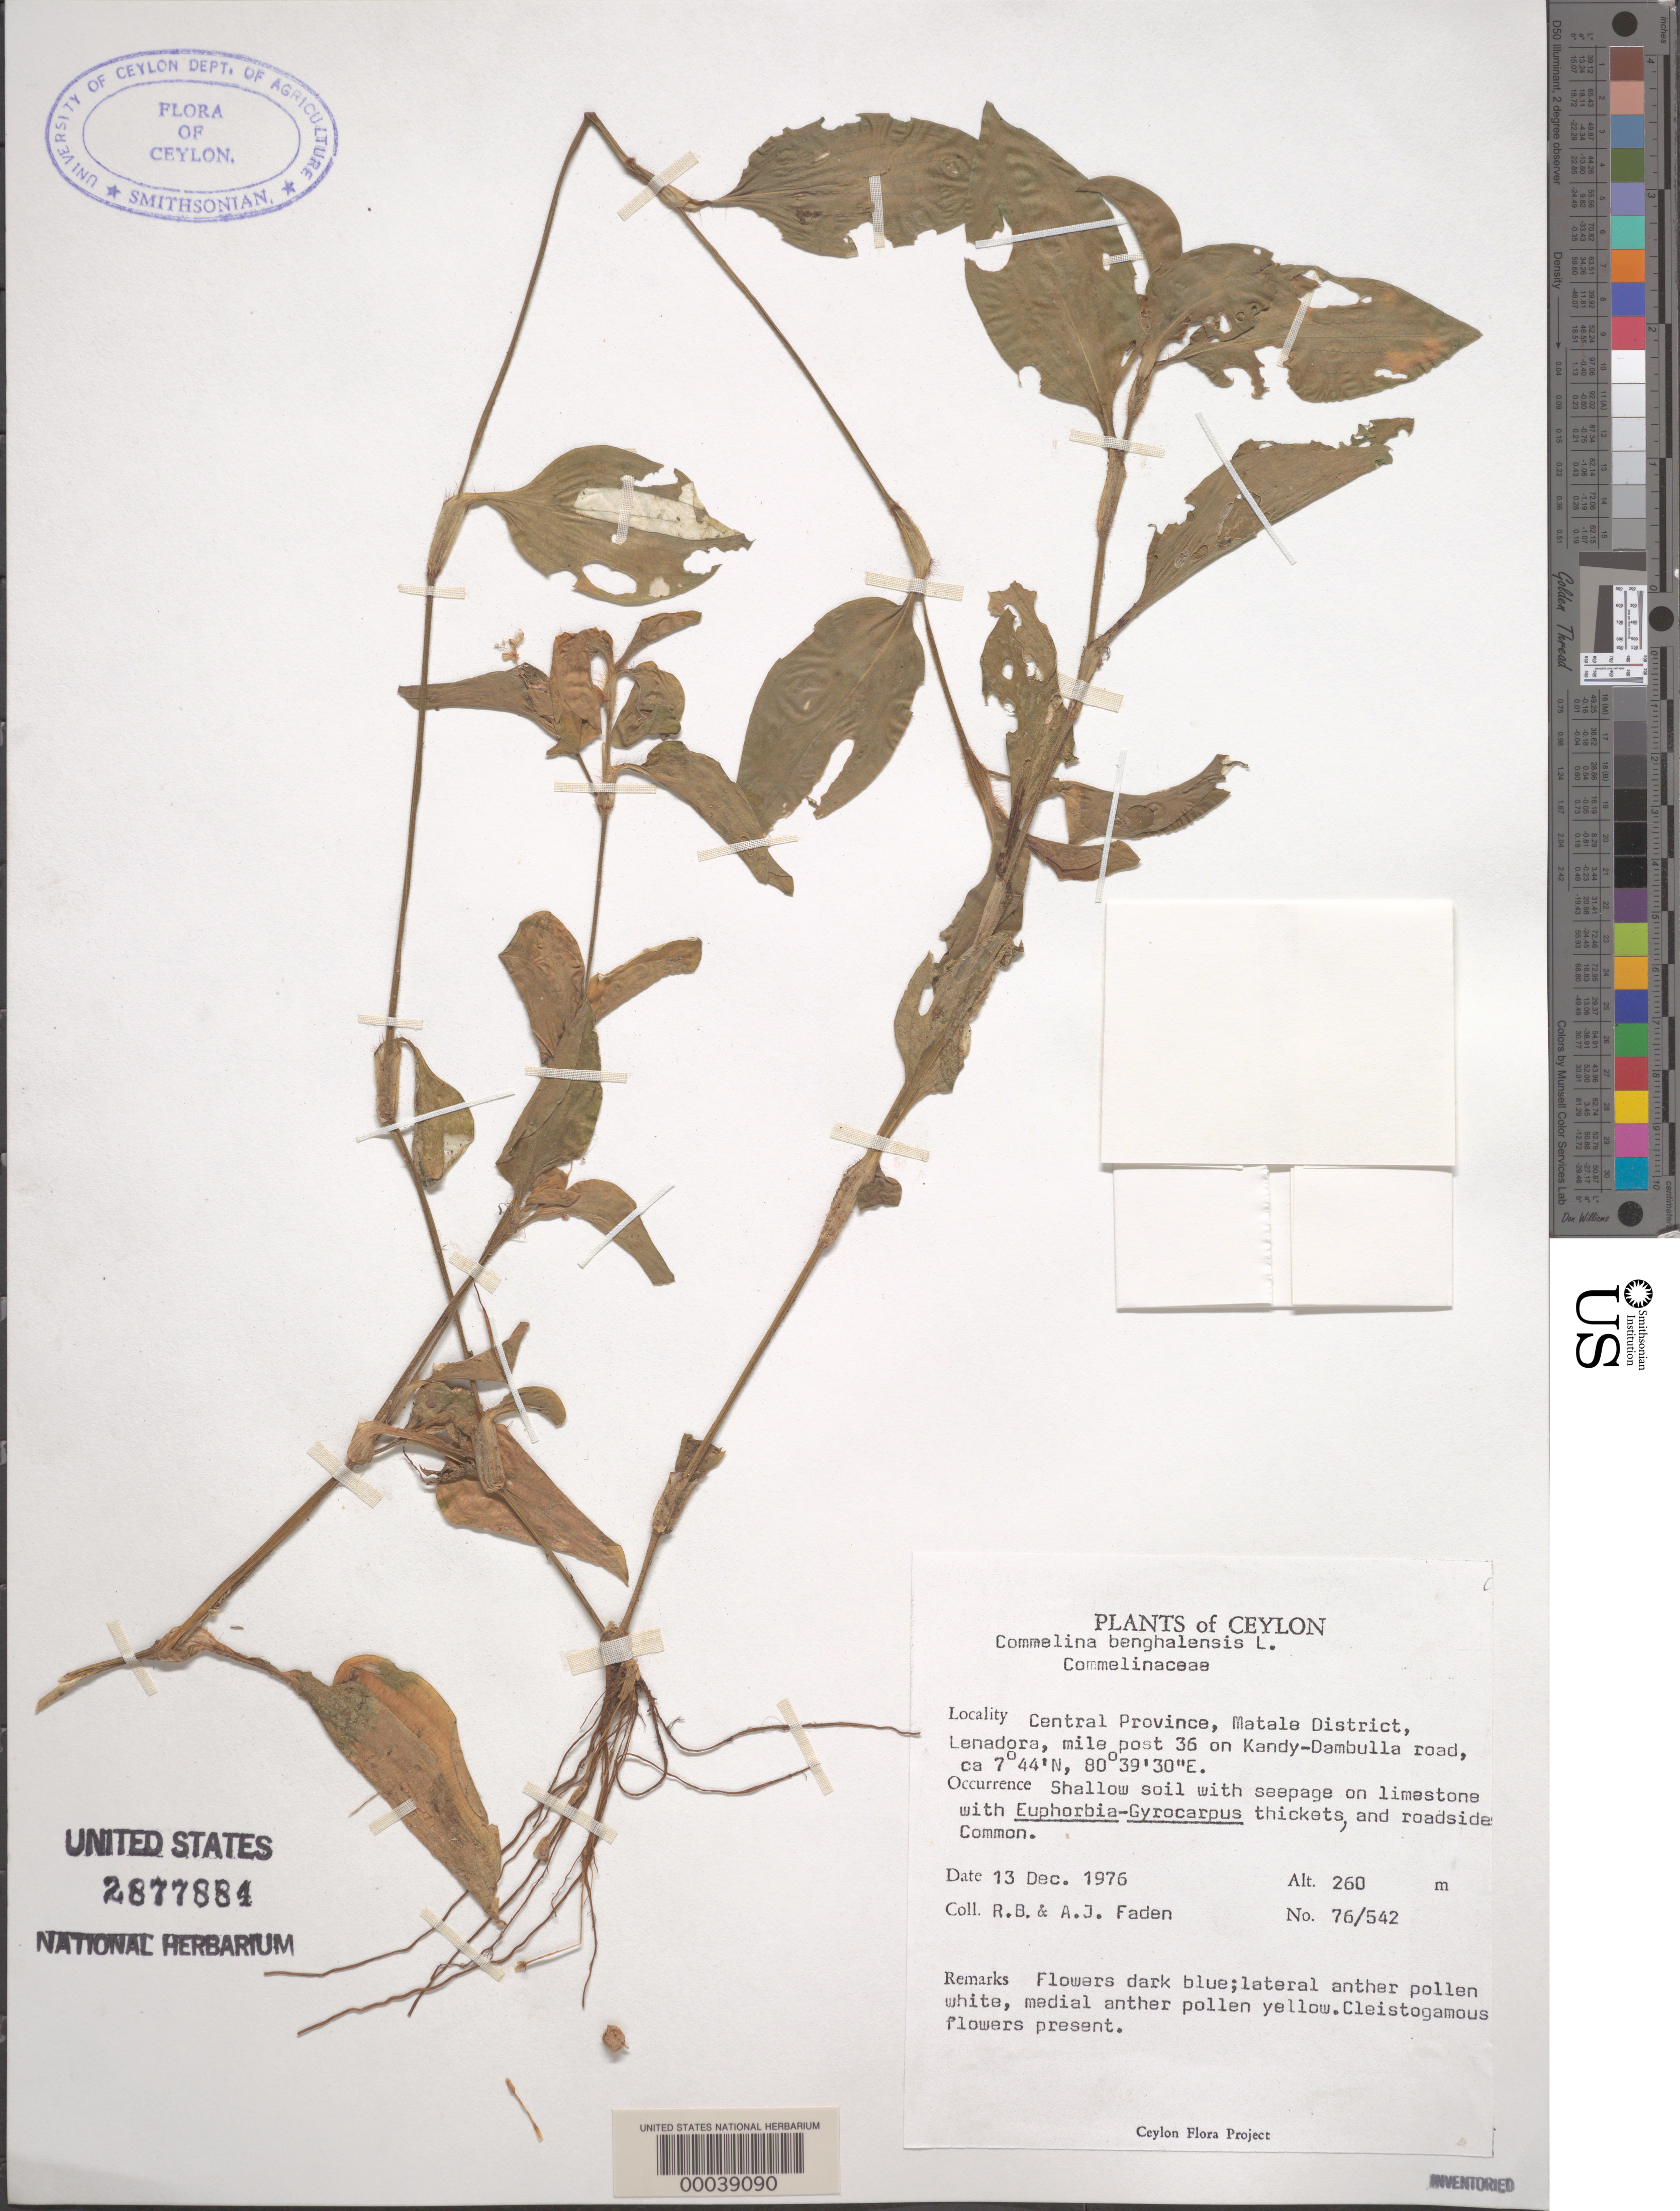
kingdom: Plantae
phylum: Tracheophyta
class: Liliopsida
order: Commelinales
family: Commelinaceae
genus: Commelina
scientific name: Commelina benghalensis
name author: L.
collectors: R. B. Faden & A. J. Faden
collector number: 76/542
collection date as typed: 13 Dec 1976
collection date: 1976-12-13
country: Sri Lanka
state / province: Central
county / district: Matale Dist.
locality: Lenadora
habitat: Roadside; shallow soil with seepage on limestone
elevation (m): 260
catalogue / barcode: US 2877884